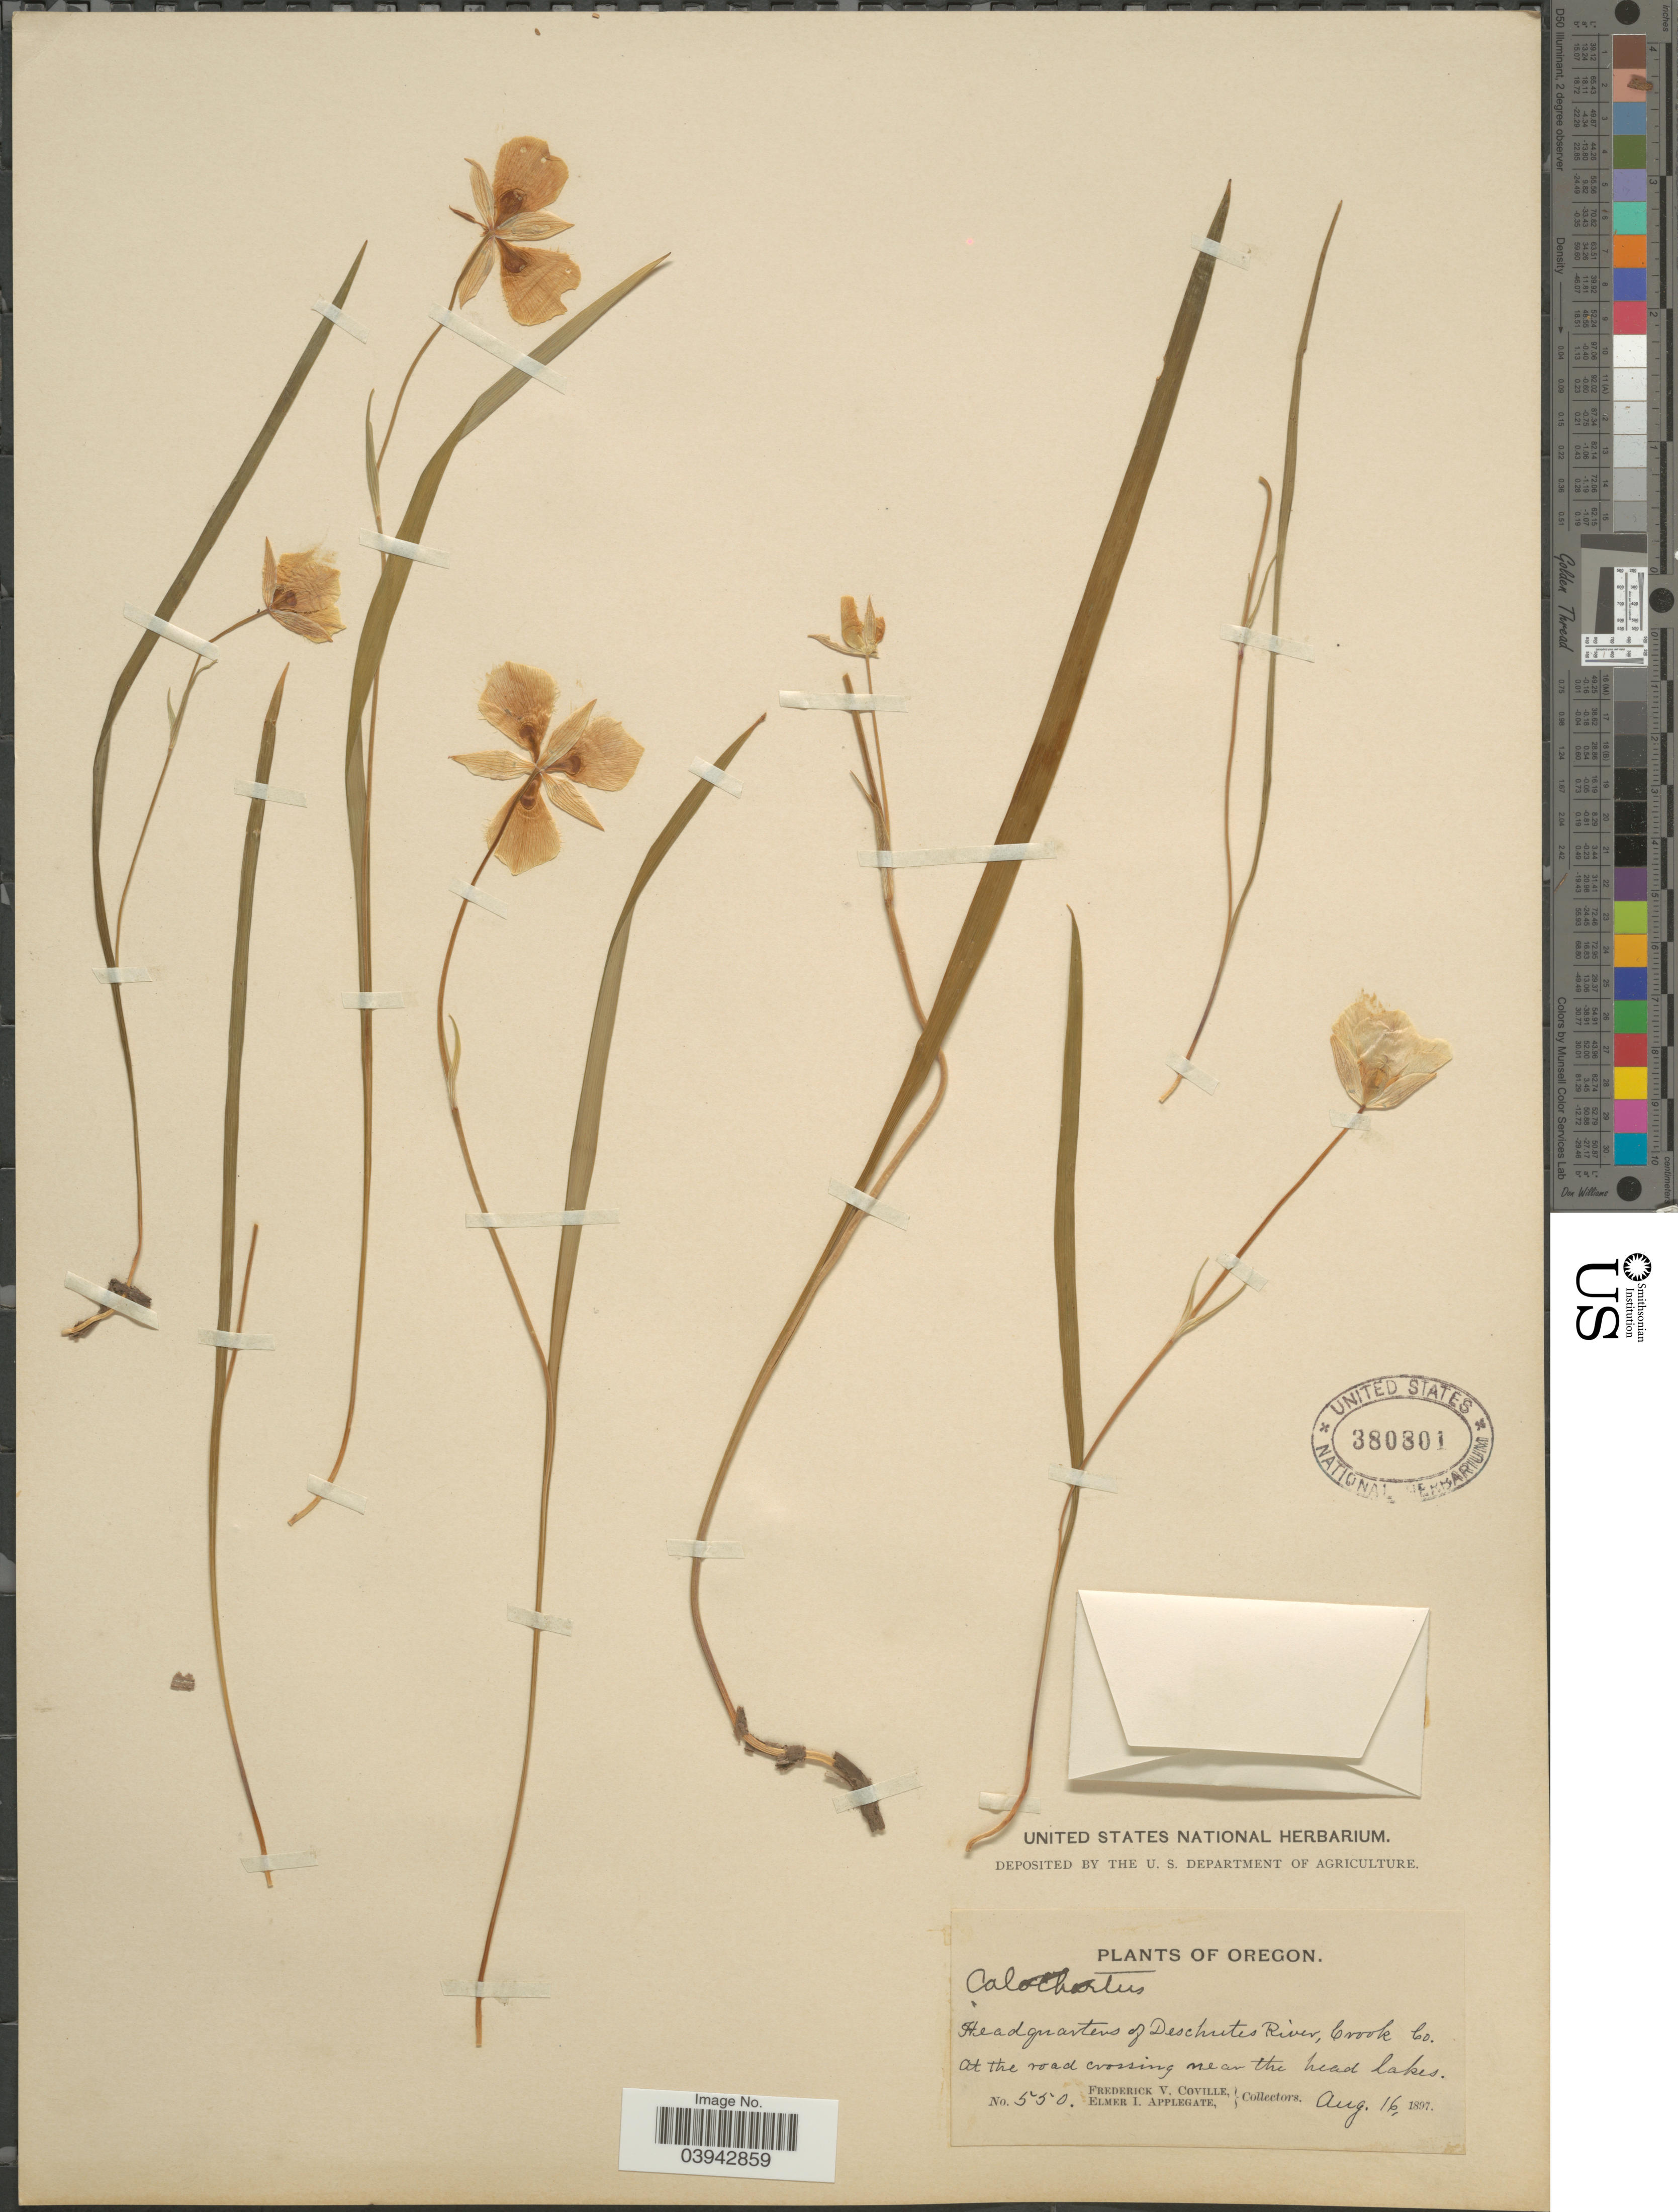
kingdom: Plantae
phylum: Tracheophyta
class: Liliopsida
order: Liliales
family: Liliaceae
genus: Calochortus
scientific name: Calochortus nudus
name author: S. Watson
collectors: F. V. Coville & E. I. Applegate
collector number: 550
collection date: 1897-08-16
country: United States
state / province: Oregon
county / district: Crook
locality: Headquarters of Deschutes River, Crook Co.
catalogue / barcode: US 380801